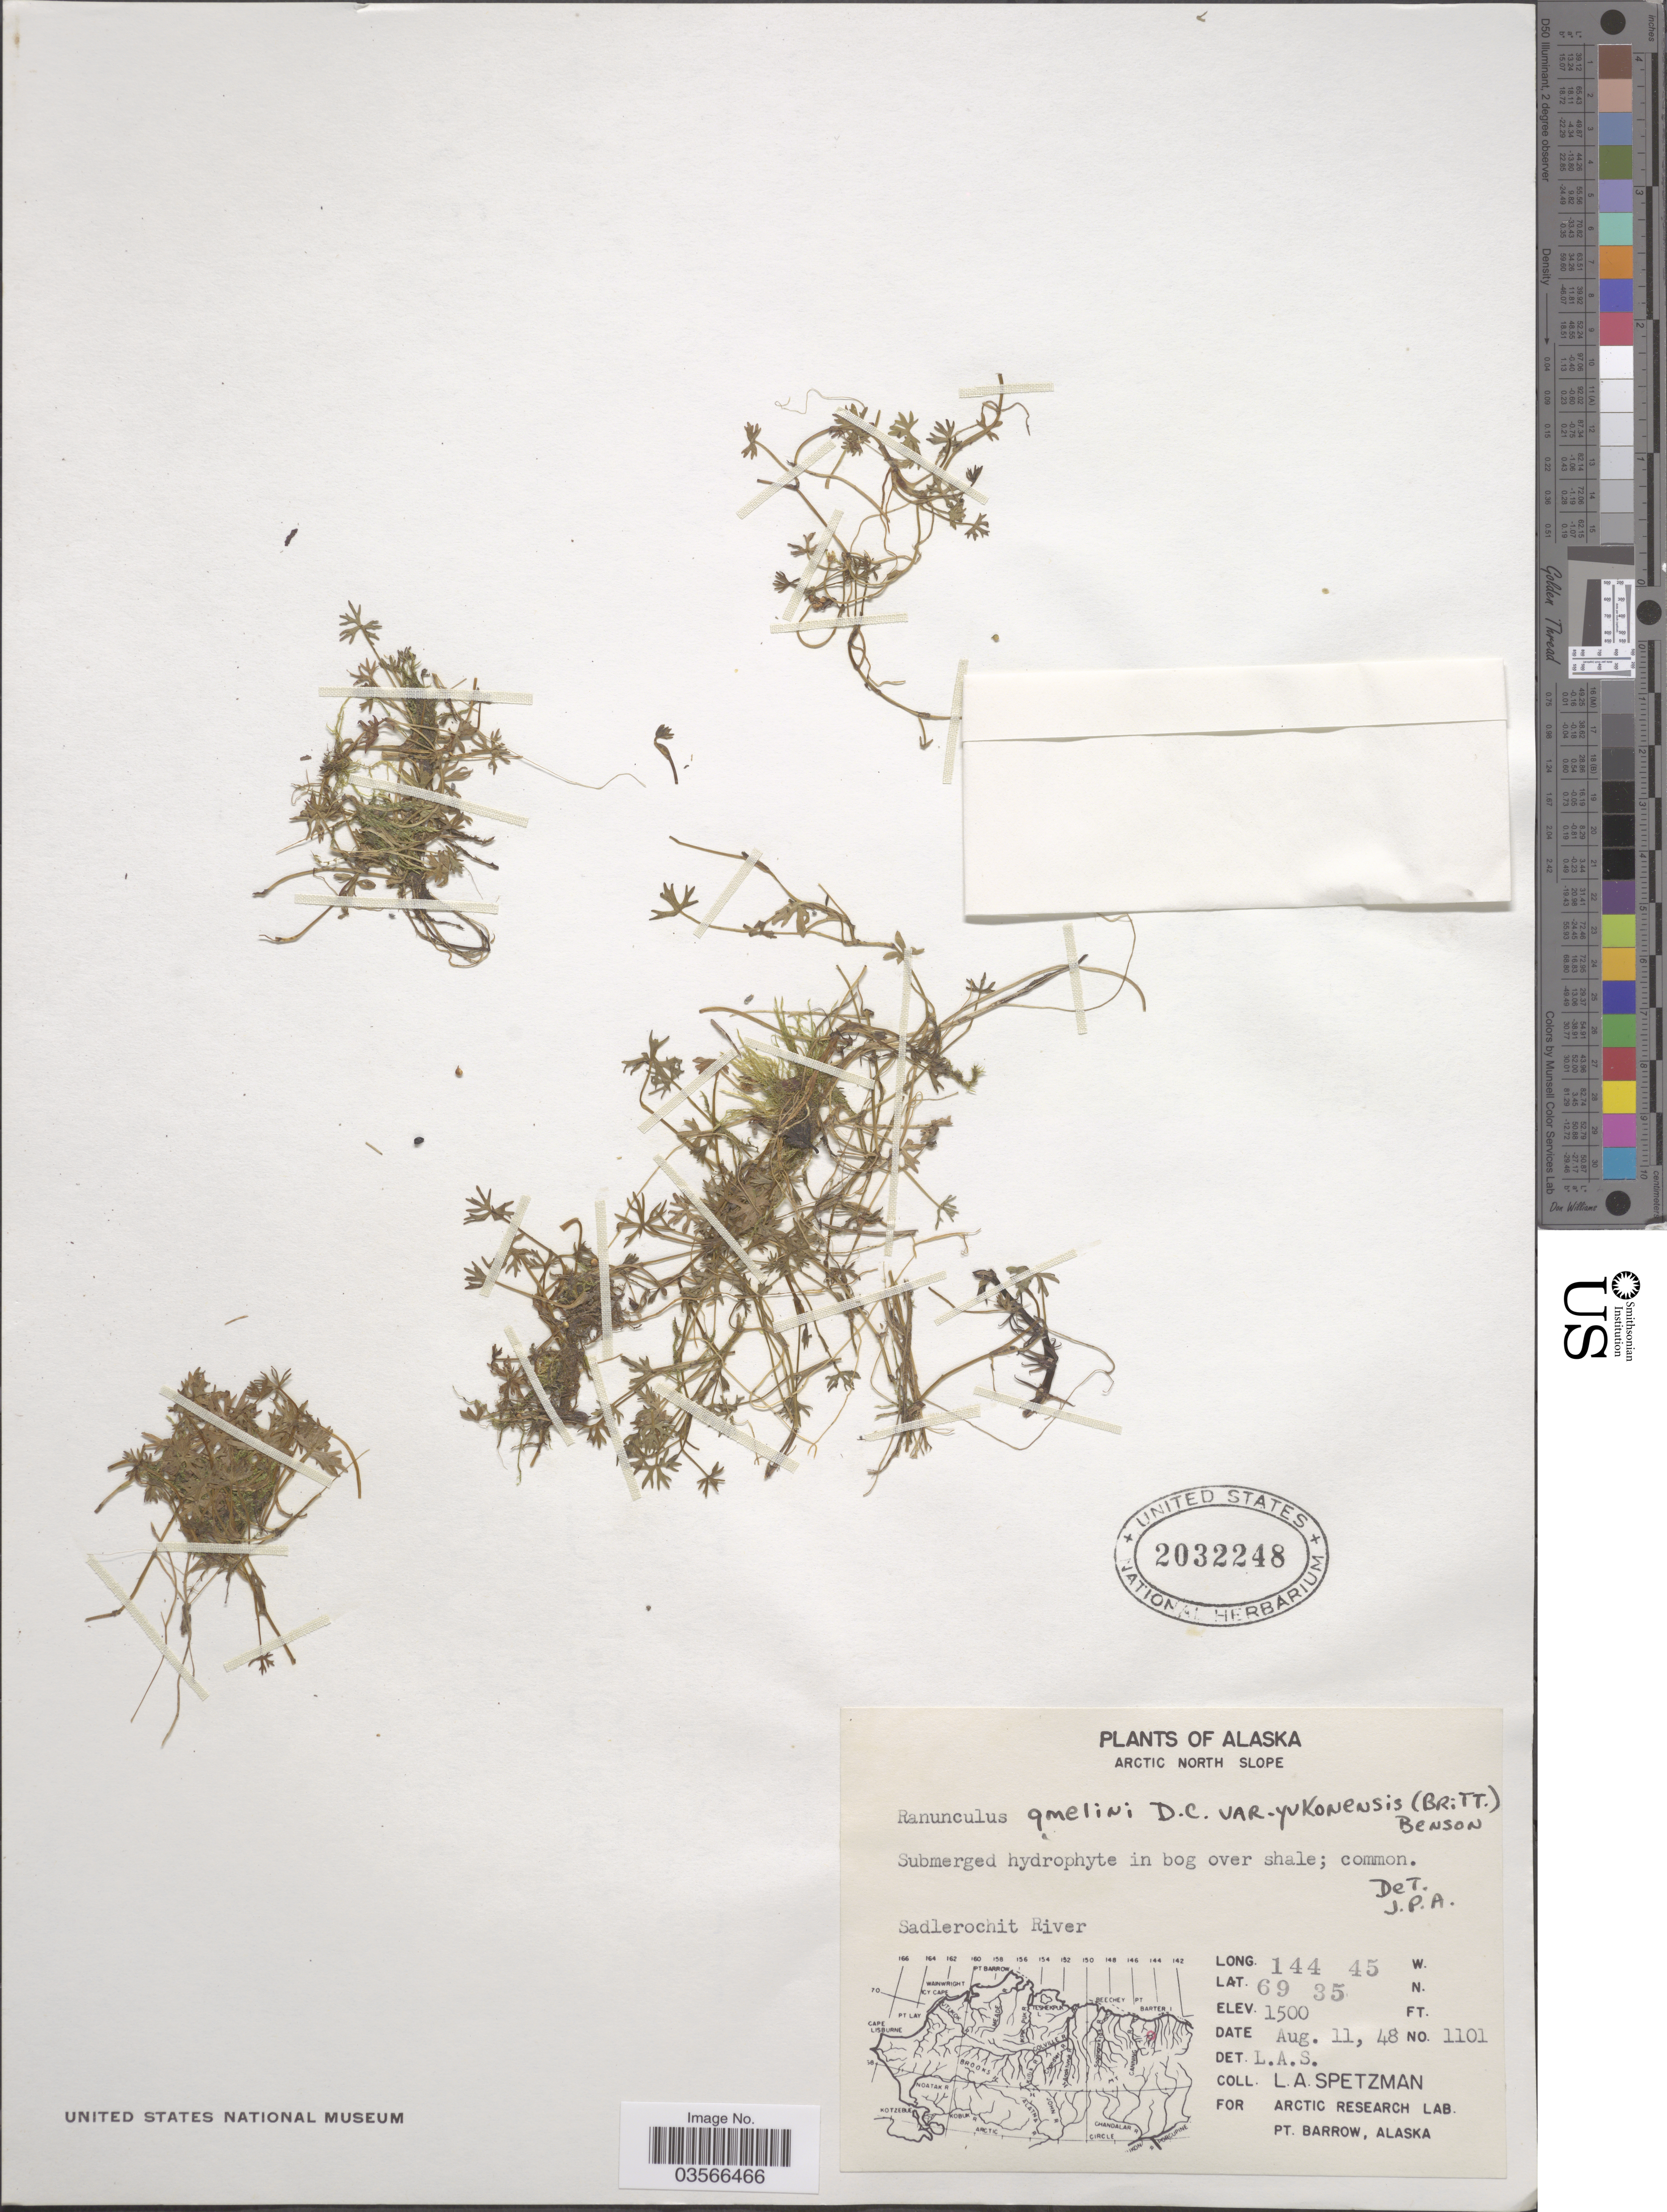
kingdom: Plantae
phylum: Tracheophyta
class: Magnoliopsida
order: Ranunculales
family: Ranunculaceae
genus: Ranunculus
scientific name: Ranunculus gmelinii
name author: DC.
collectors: L. Spetzman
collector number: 1101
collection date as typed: Transcribed d/m/y: 11/8/48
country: United States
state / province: Alaska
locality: Arctic North Slope. Sadlerochit River.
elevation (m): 457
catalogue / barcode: US 2032248